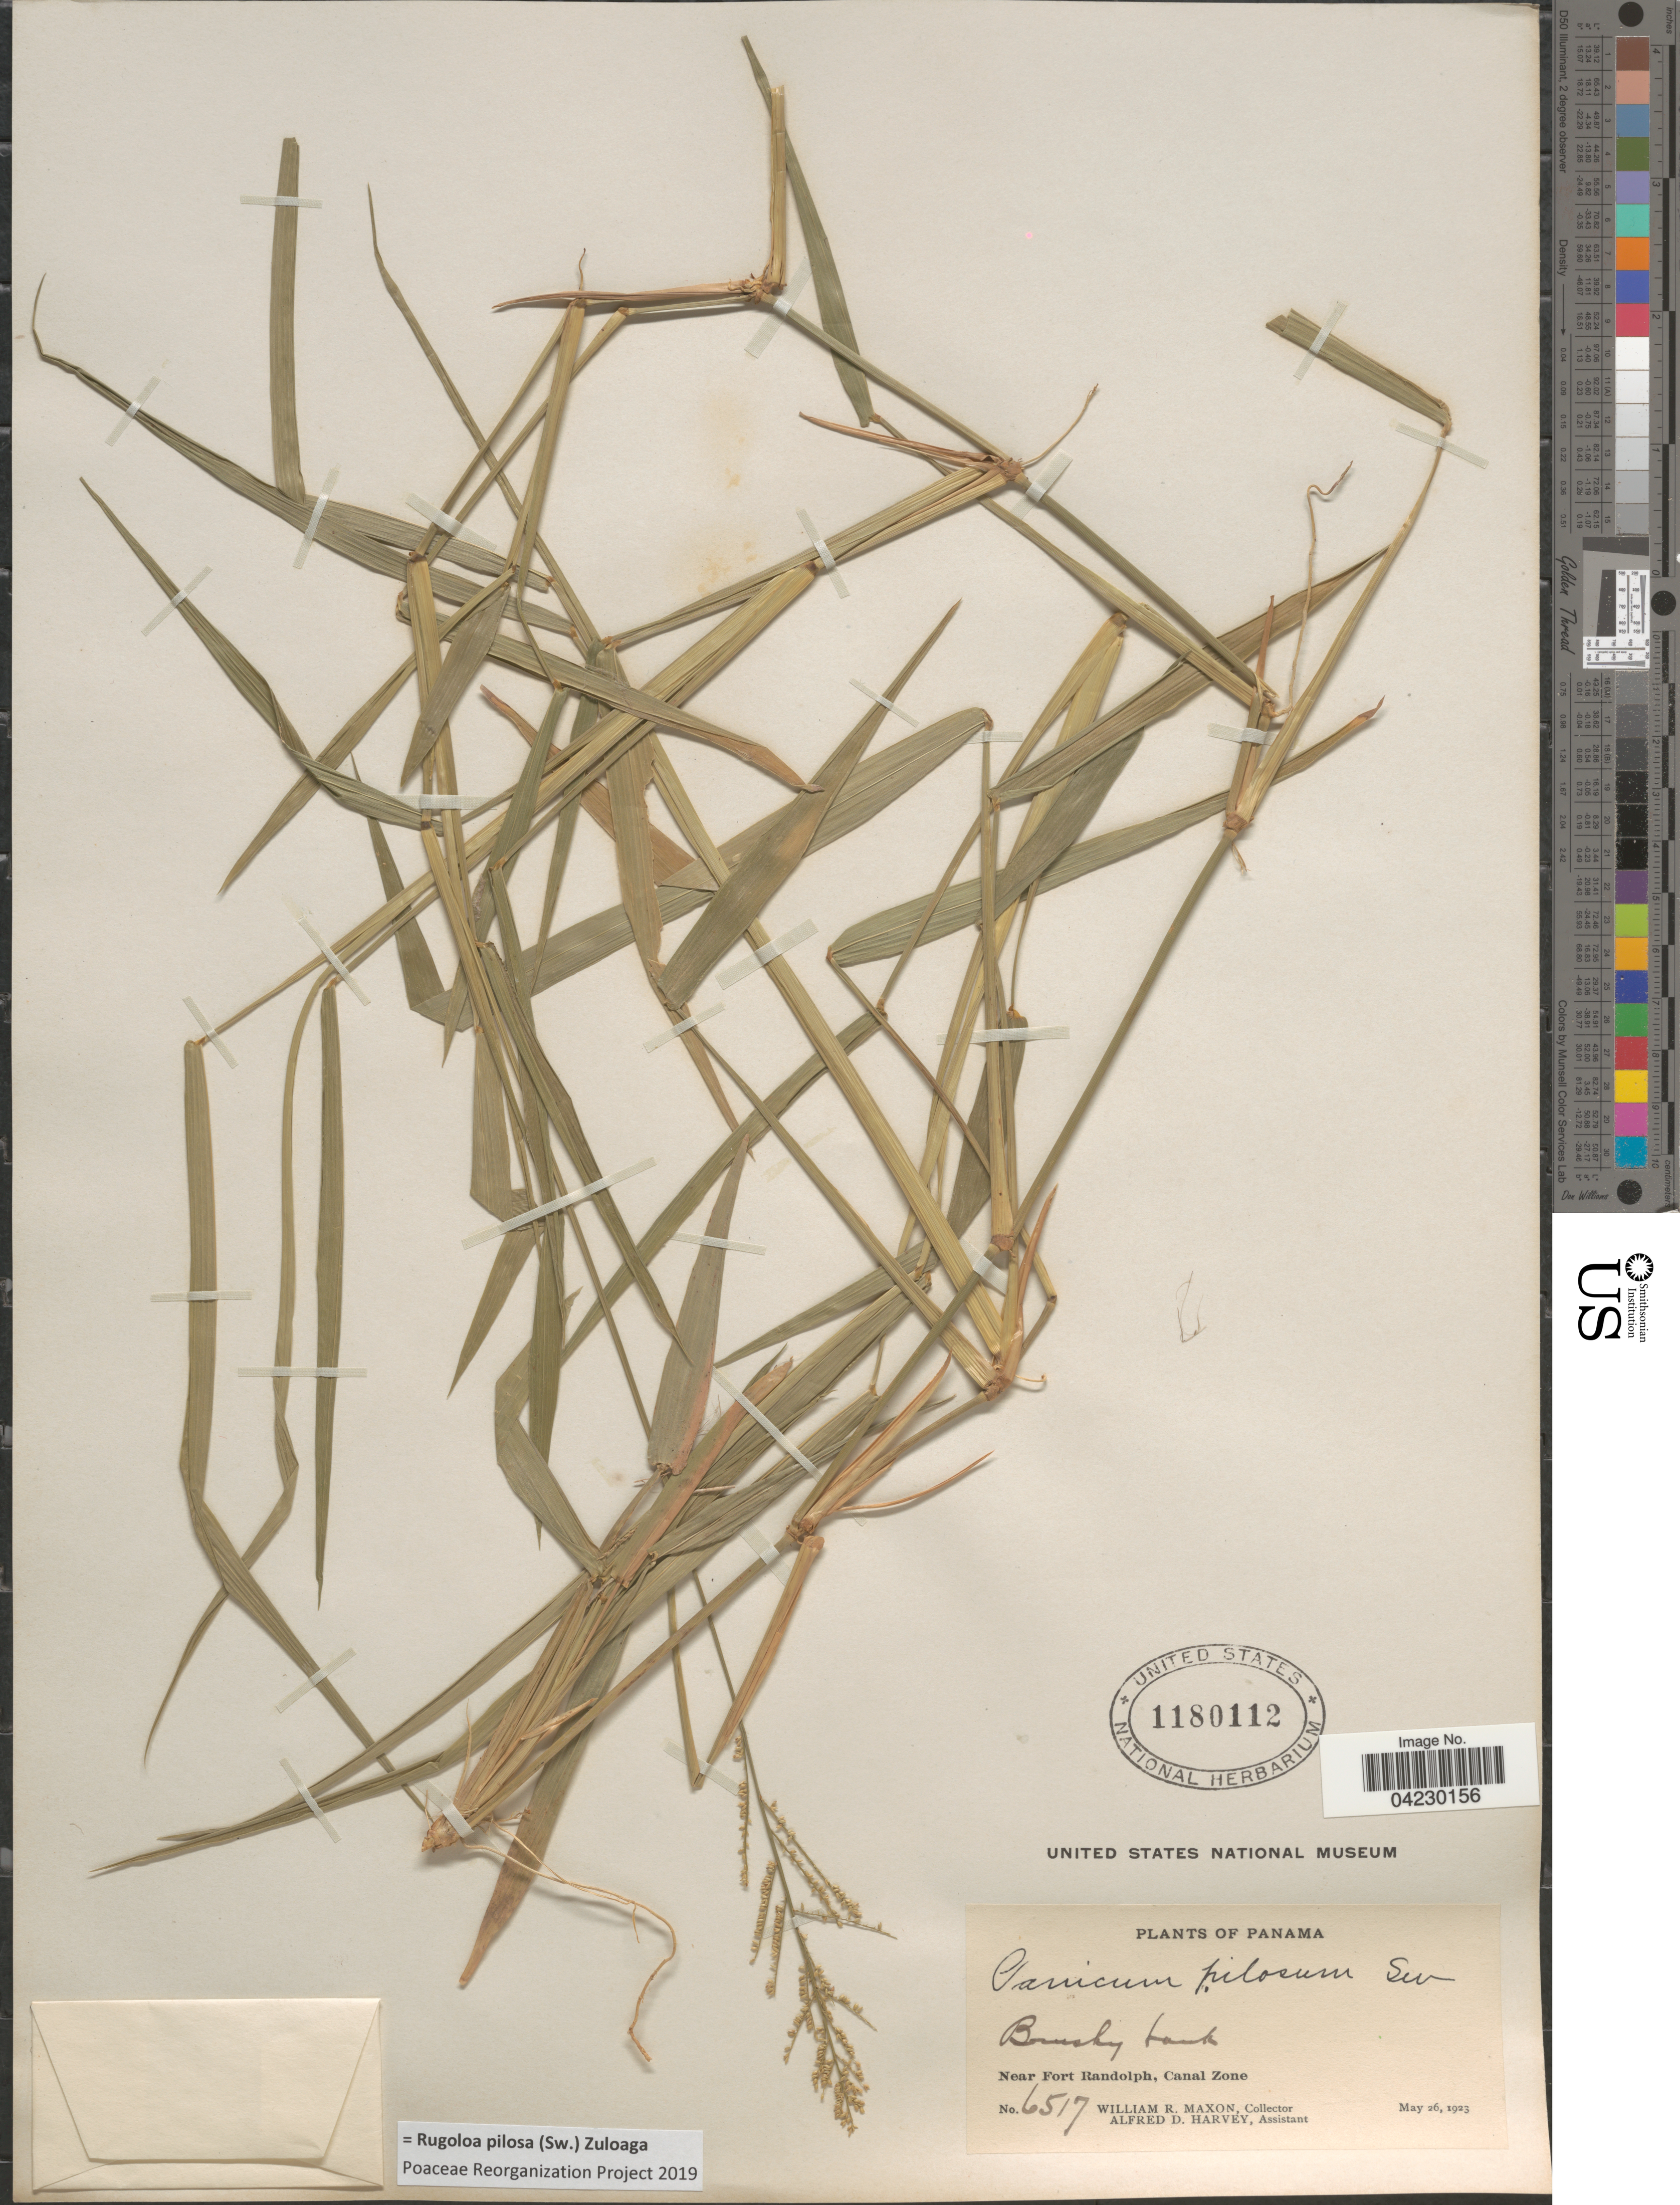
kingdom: Plantae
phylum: Tracheophyta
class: Liliopsida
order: Poales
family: Poaceae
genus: Rugoloa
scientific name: Rugoloa pilosa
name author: (Sw.) Zuloaga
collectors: W. R. Maxon & A. D. Harvey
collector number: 6517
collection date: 1923-05-26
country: Panama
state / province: Colón / Panamá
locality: Brushy bank. Near Fort Randolph, Canal Zone.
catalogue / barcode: US 1180112